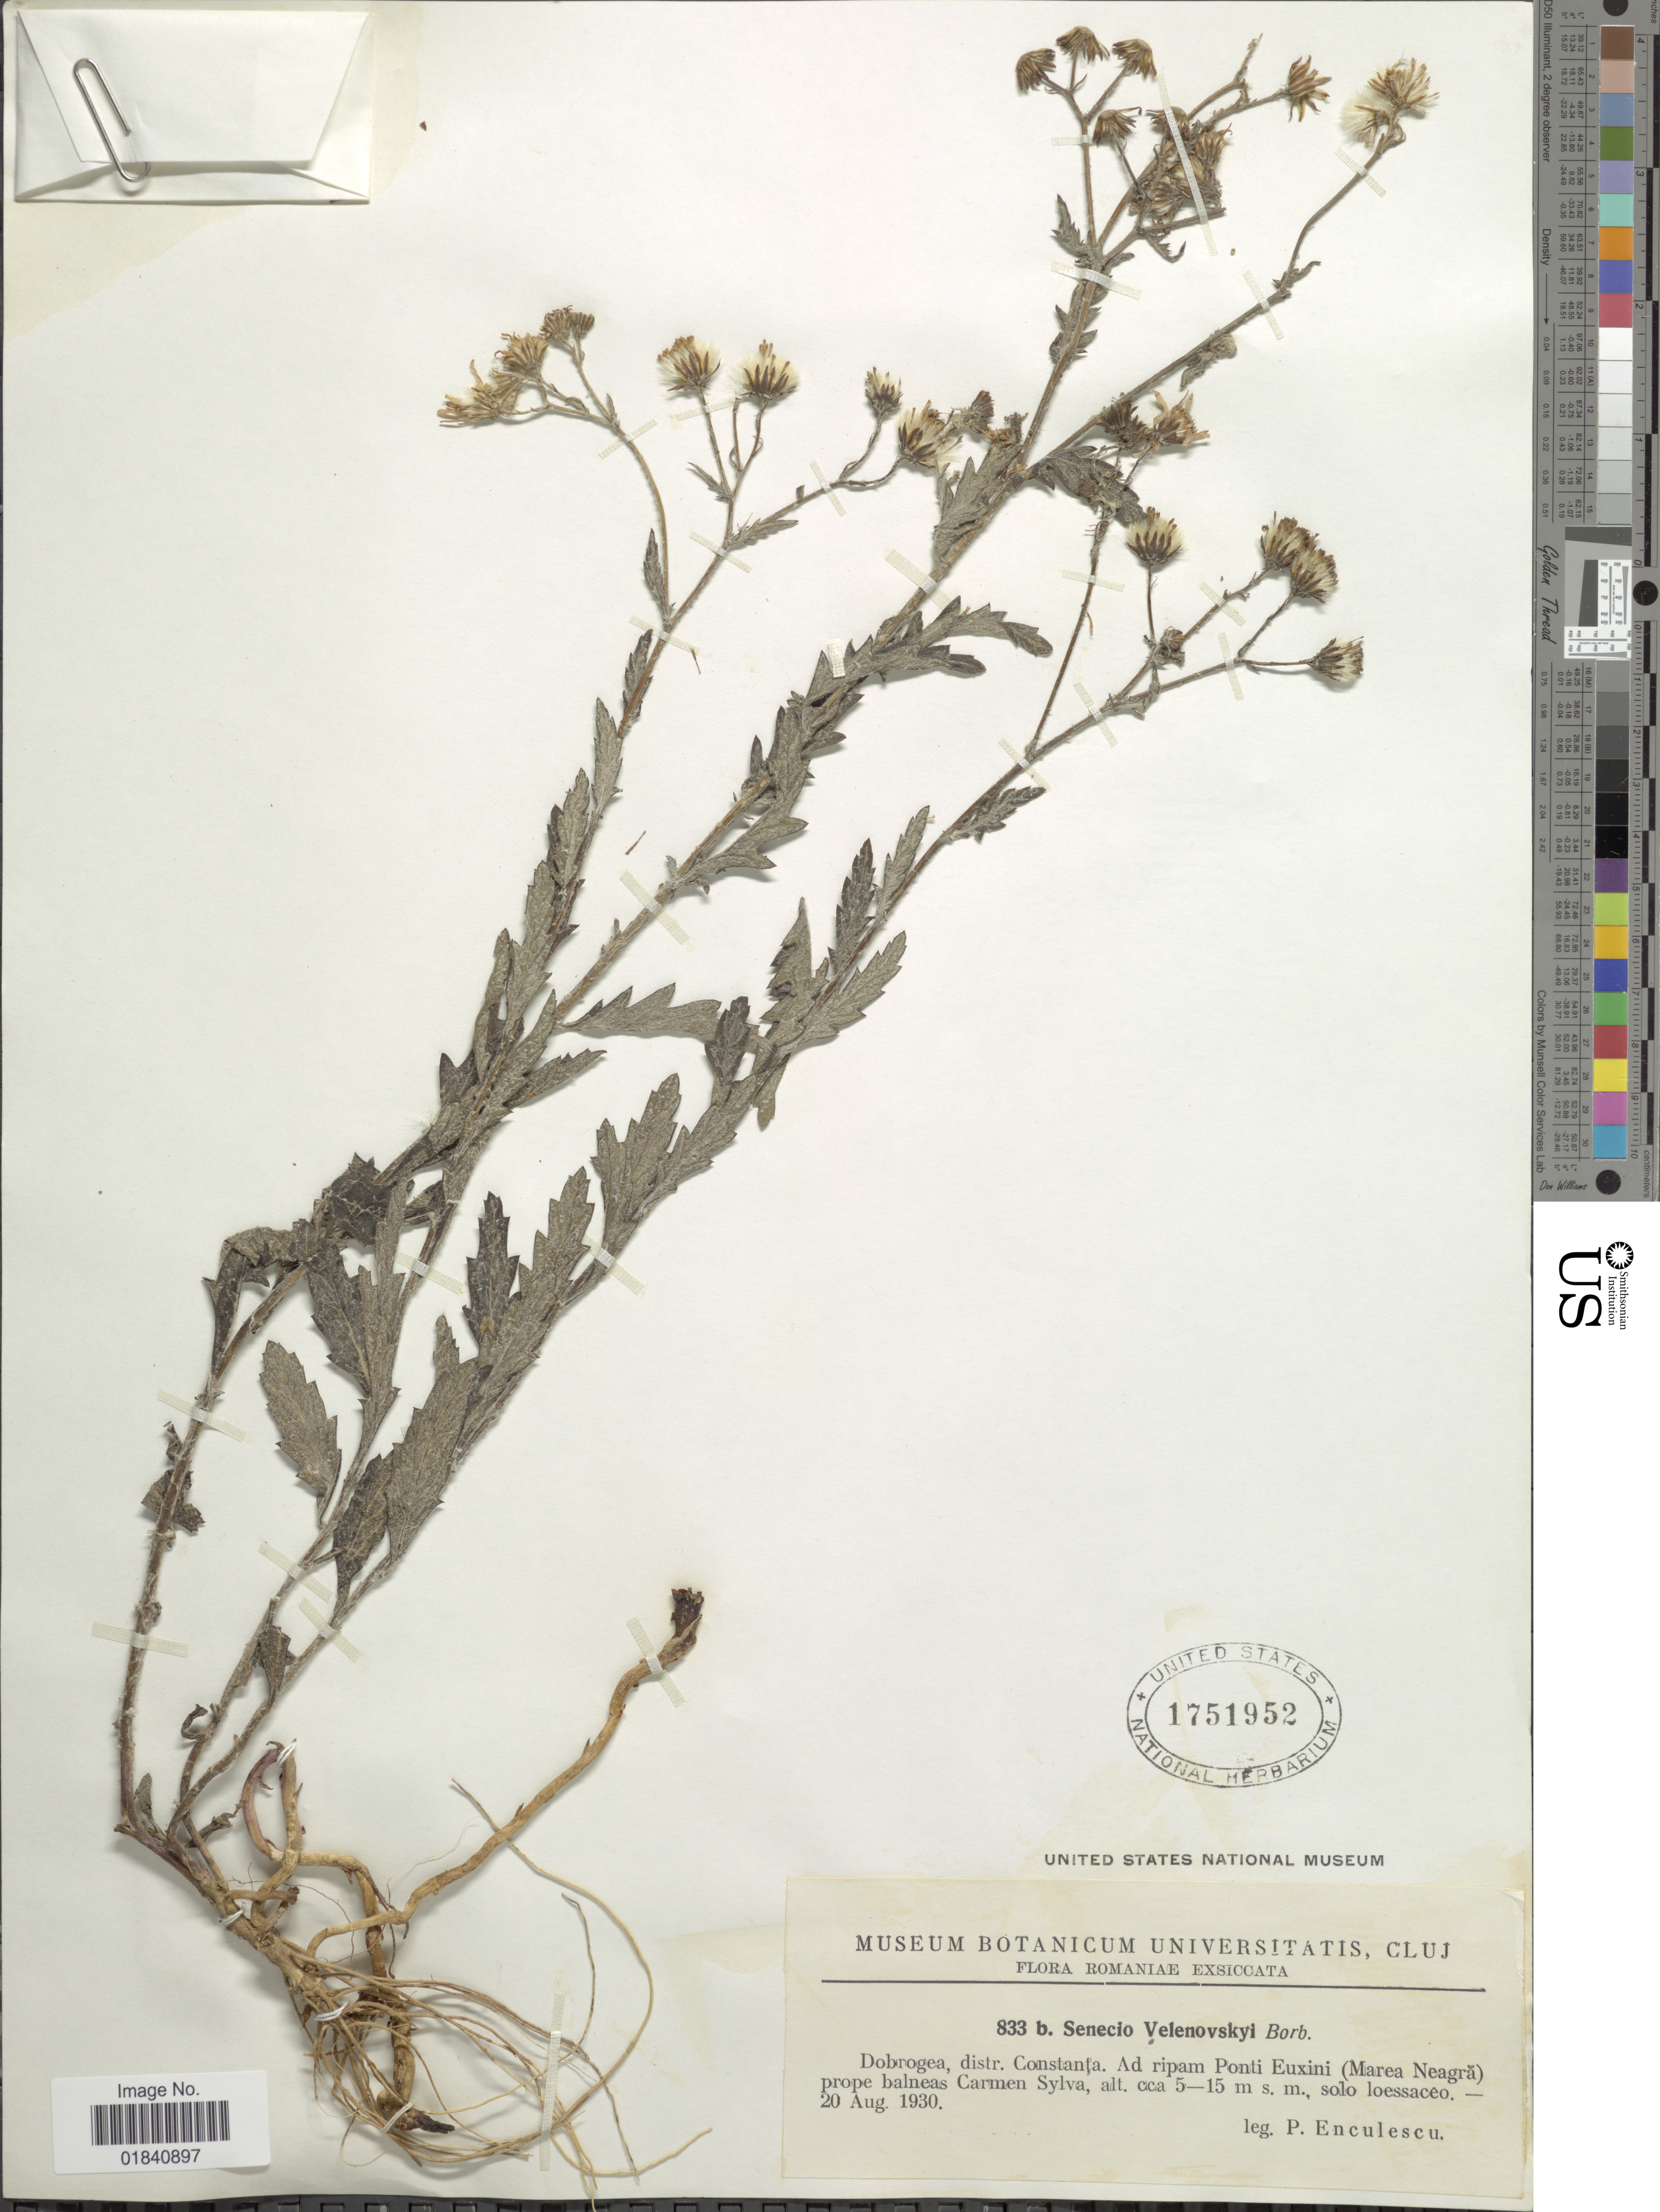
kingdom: Plantae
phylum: Tracheophyta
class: Magnoliopsida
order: Asterales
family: Asteraceae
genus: Jacobaea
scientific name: Jacobaea erucifolia subsp. arenaria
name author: B. Nord. & Greuter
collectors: P. Enculescu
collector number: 833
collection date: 1930-08-20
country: Romania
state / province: Constanta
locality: Dobrogea. Ad ripam Ponti Euxini (Marea Neagra) prope balneas Carmen Sylva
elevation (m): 5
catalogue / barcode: US 1751952